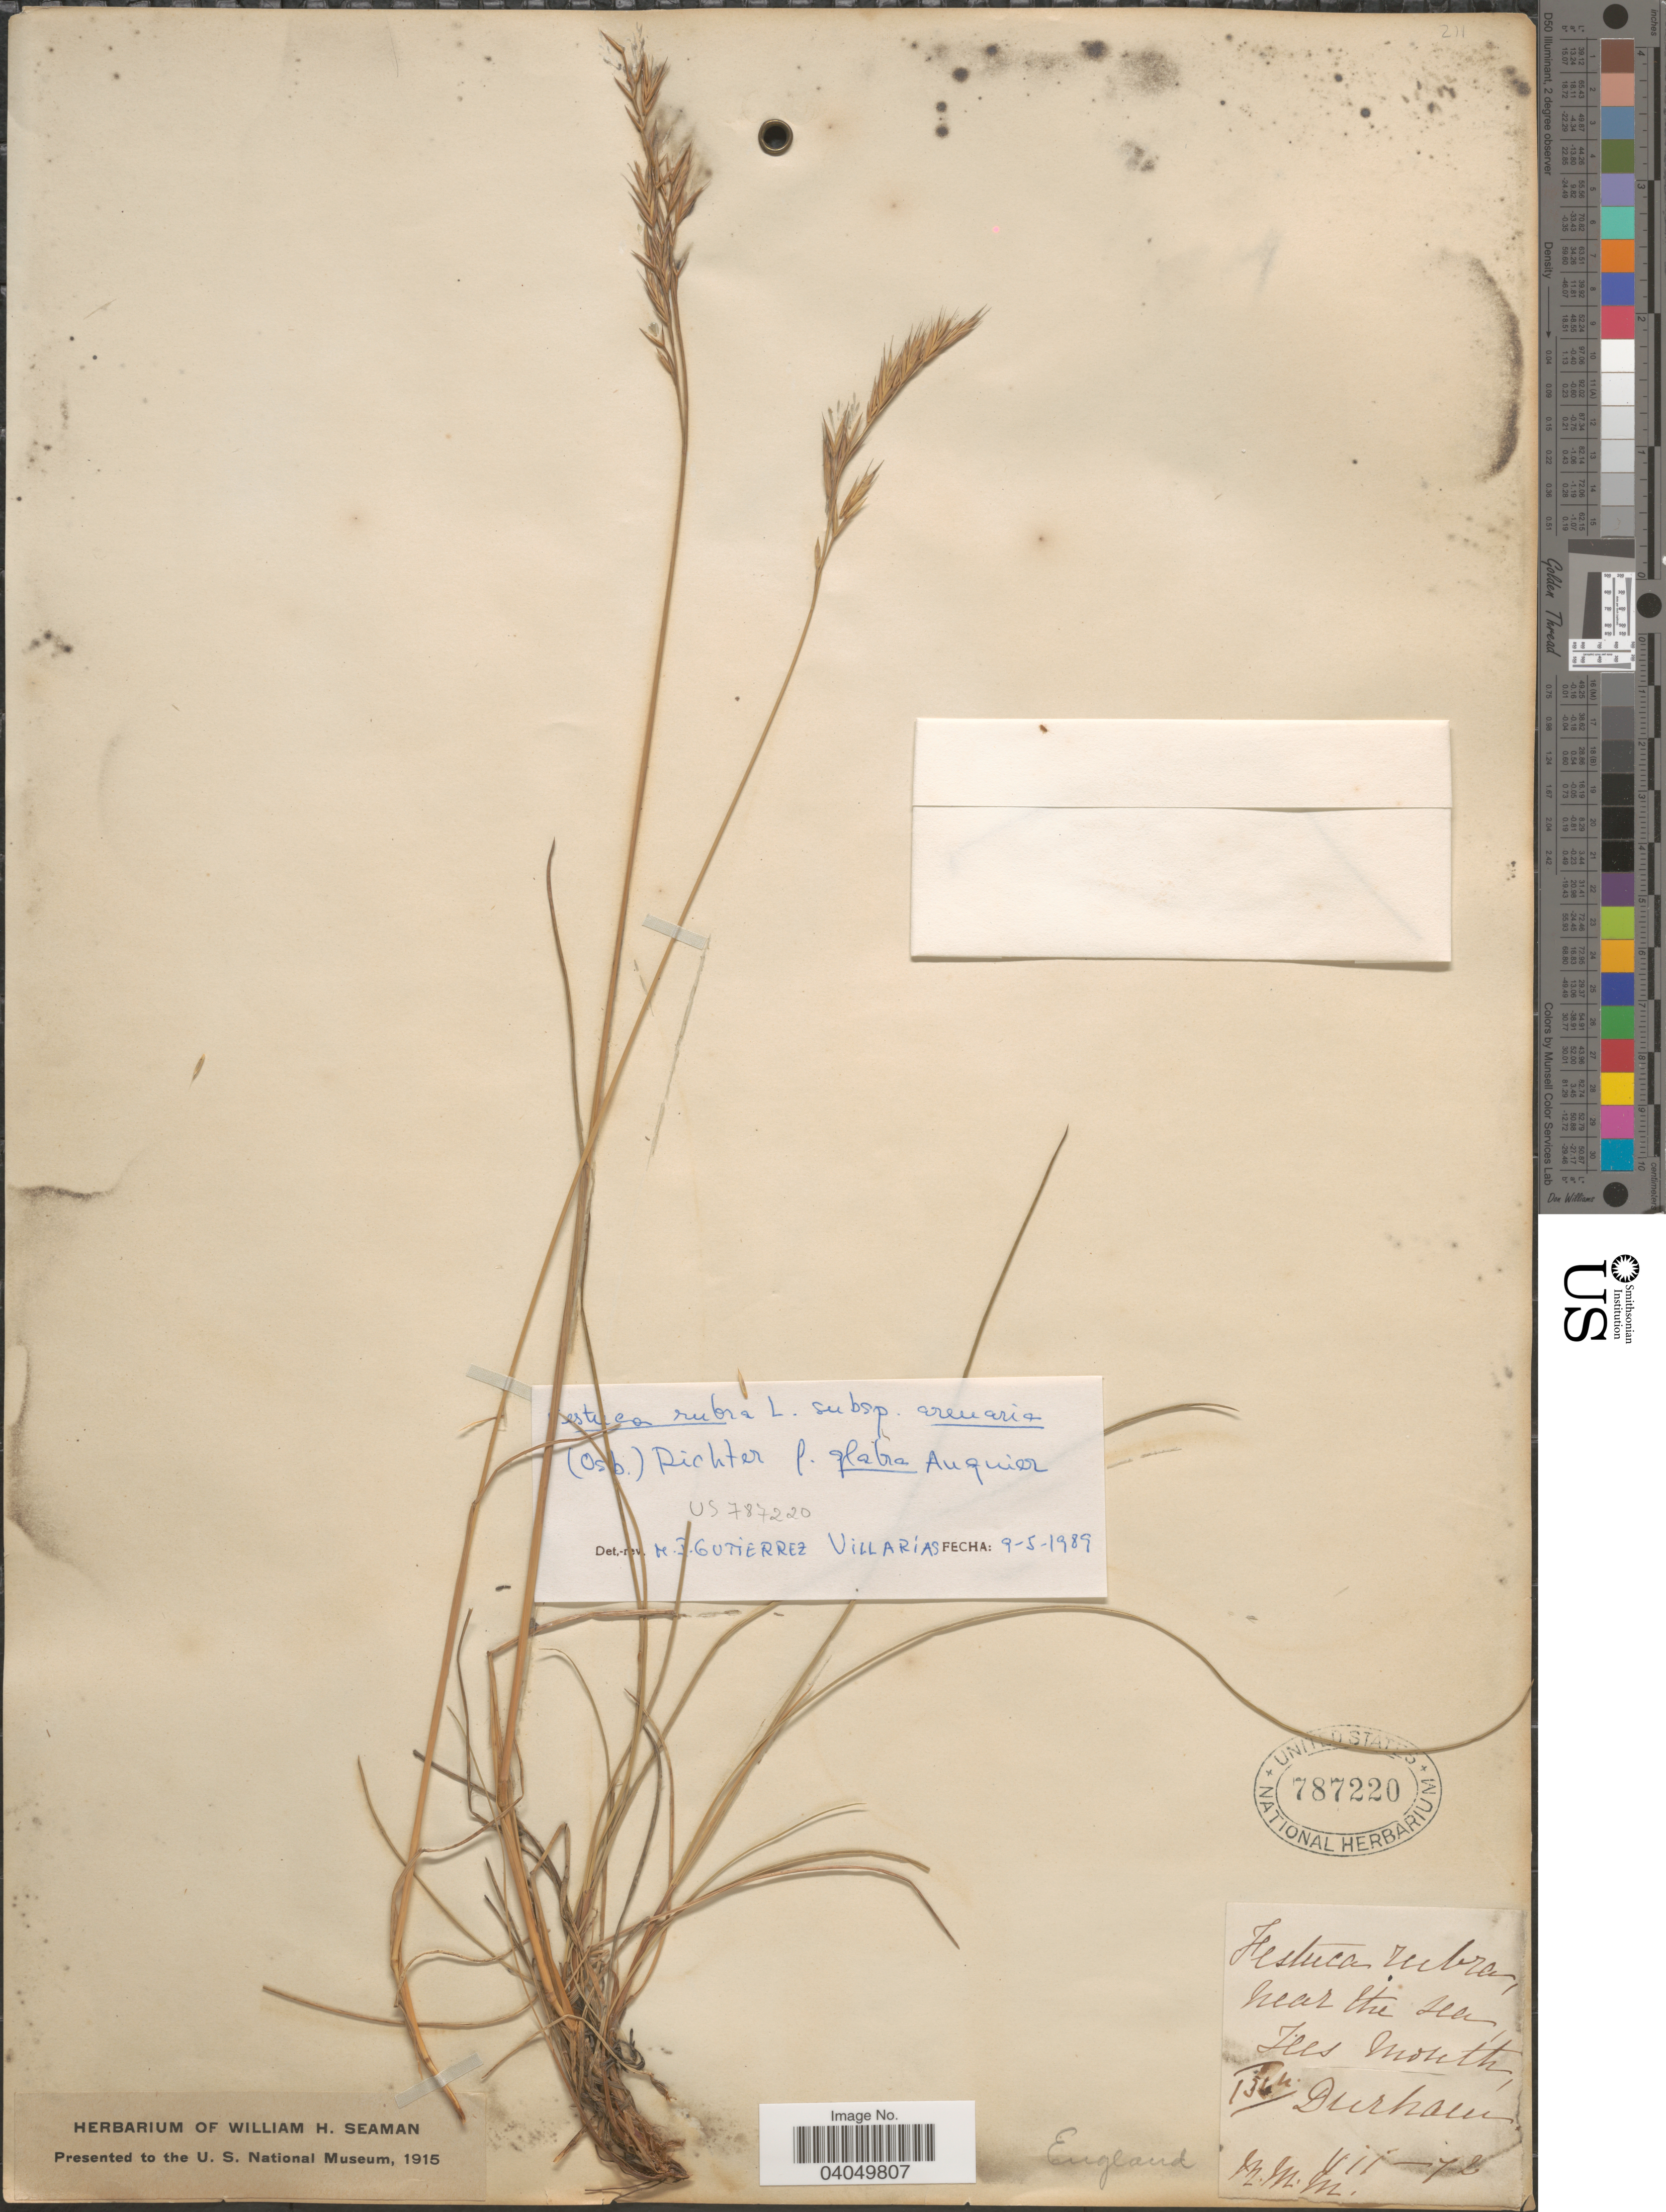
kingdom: Plantae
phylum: Tracheophyta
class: Liliopsida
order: Poales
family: Poaceae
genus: Festuca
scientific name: Festuca rubra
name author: L.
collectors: M. M. M.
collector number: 151*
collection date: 1873-07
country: United Kingdom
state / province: England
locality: Near the sea, Iles mouth, Durham.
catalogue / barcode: US 787220